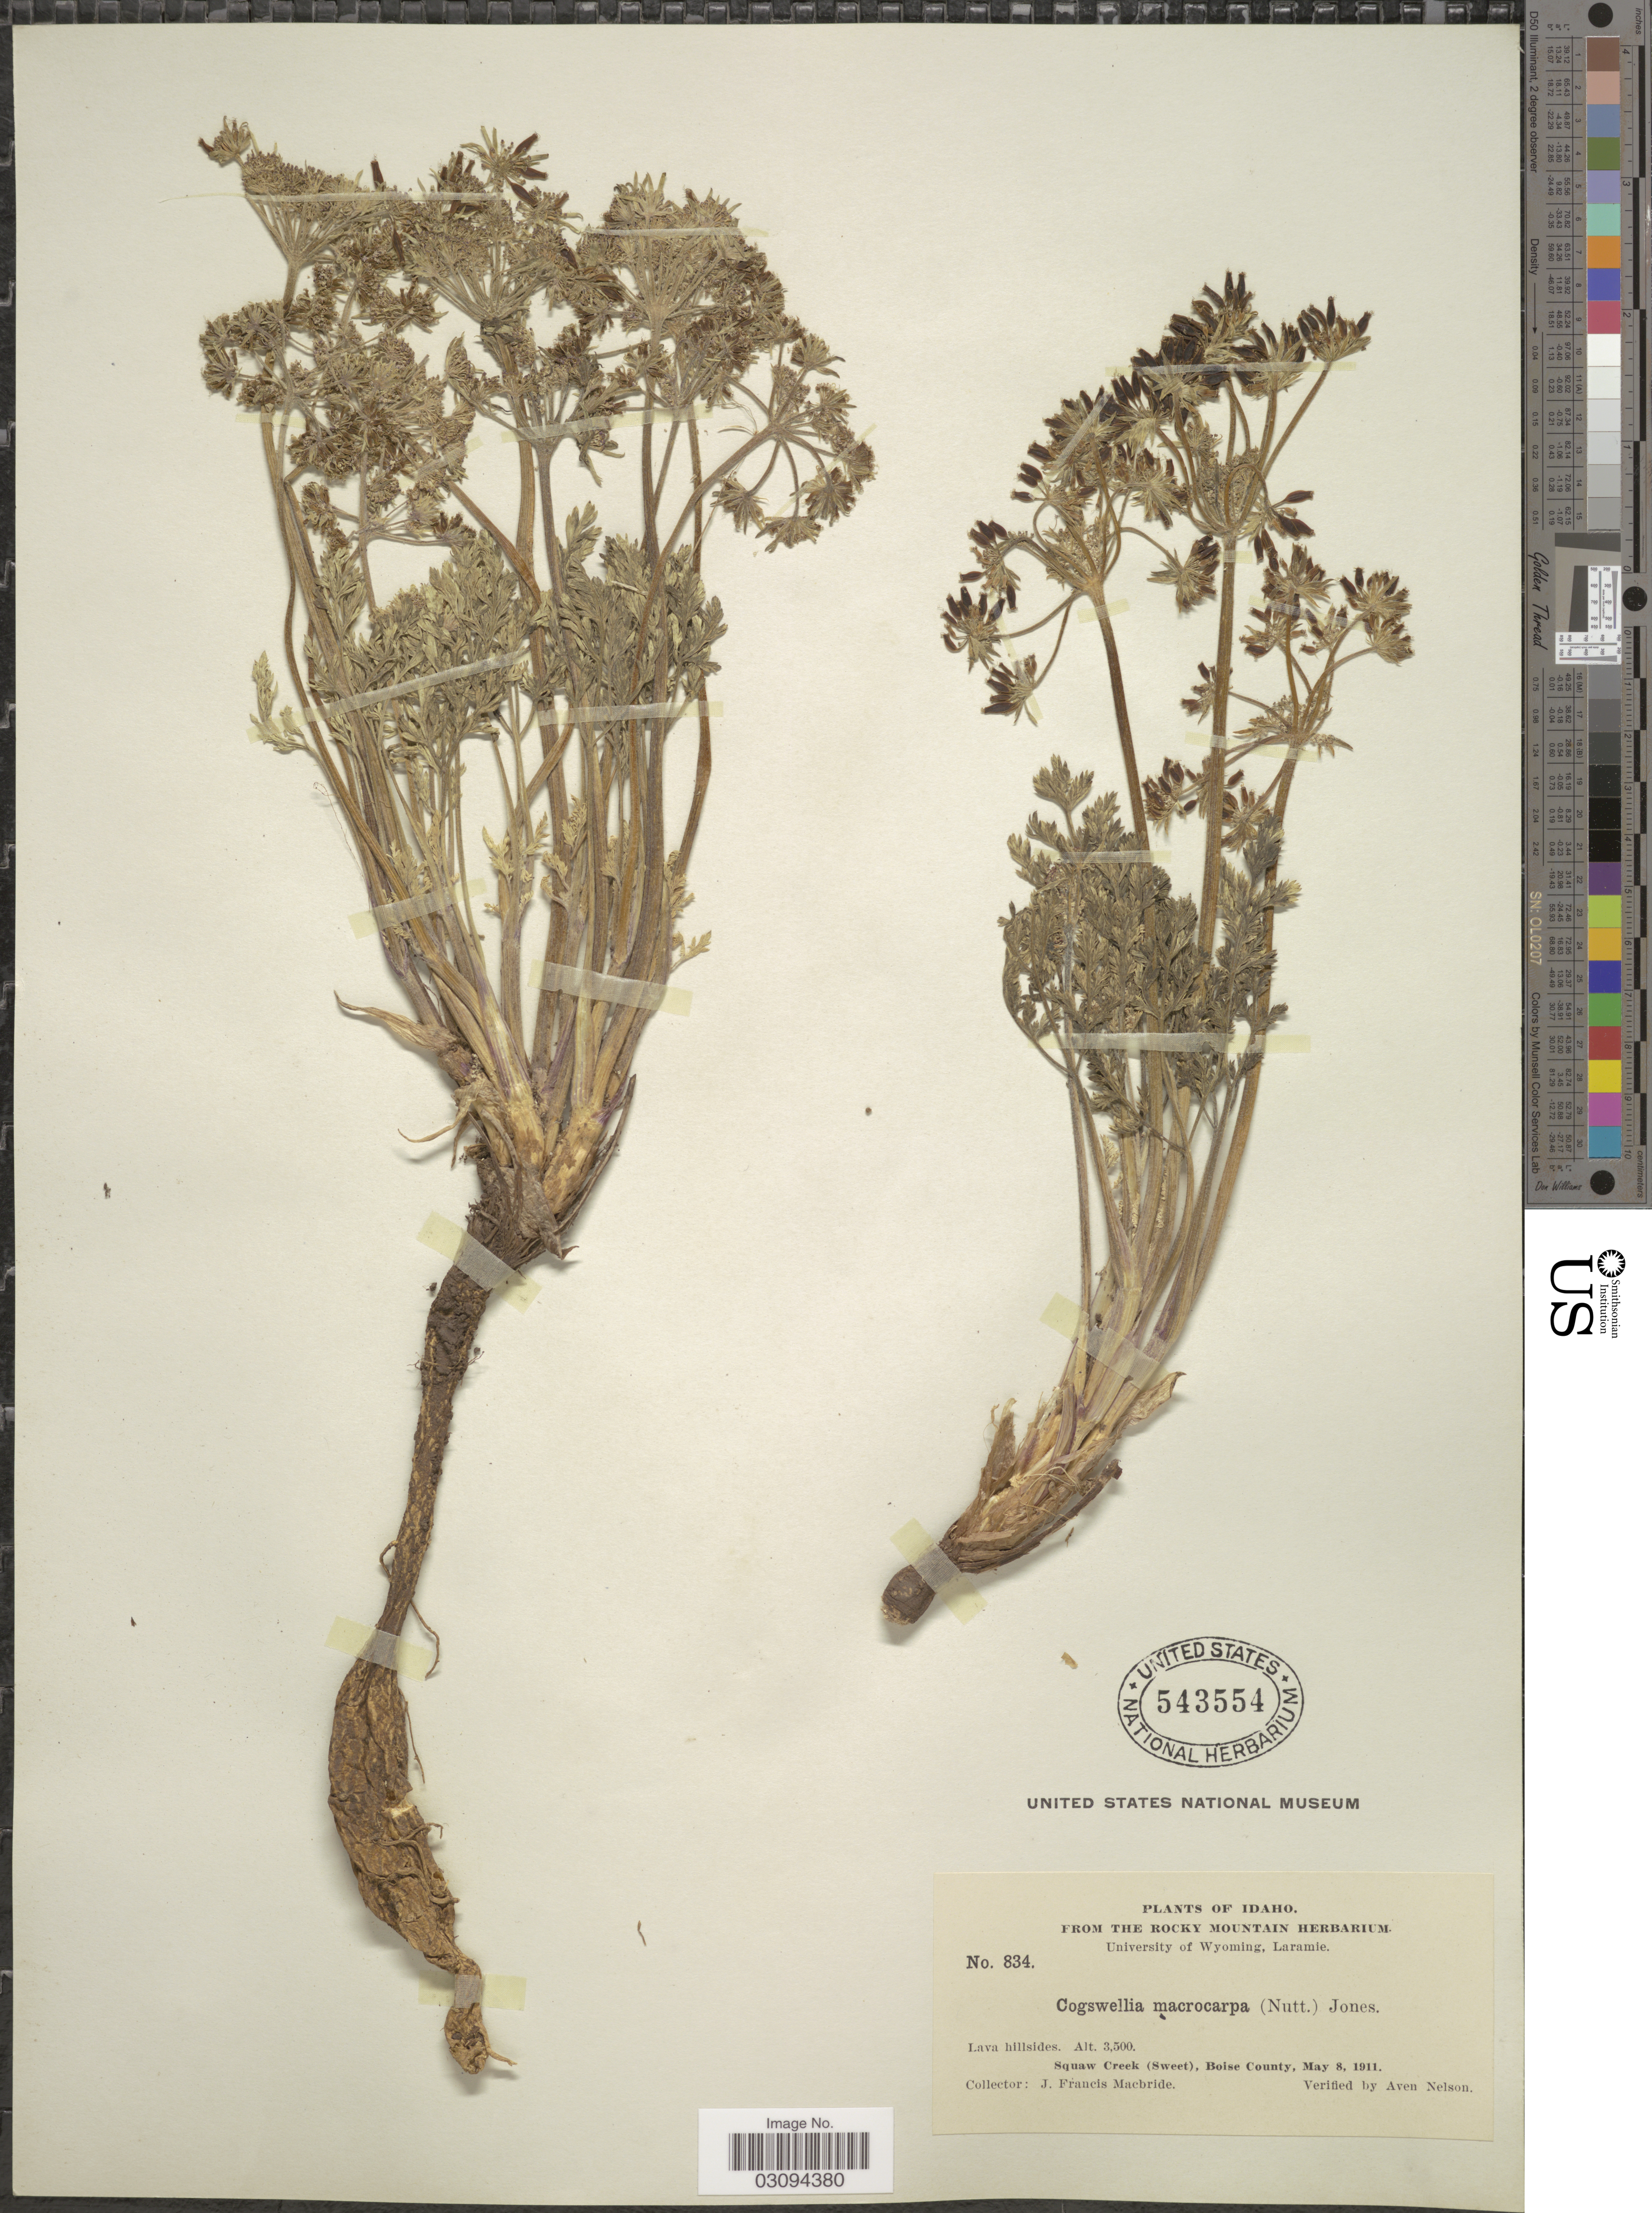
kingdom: Plantae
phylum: Tracheophyta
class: Magnoliopsida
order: Apiales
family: Apiaceae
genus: Lomatium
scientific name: Lomatium macrocarpum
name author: (Hook. et al.) J.M. Coult. & Rose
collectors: J. F. Macbride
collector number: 834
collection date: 1911-05-08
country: United States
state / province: Idaho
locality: Squaw Creek (Sweet), Boise County.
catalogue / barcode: US 543354